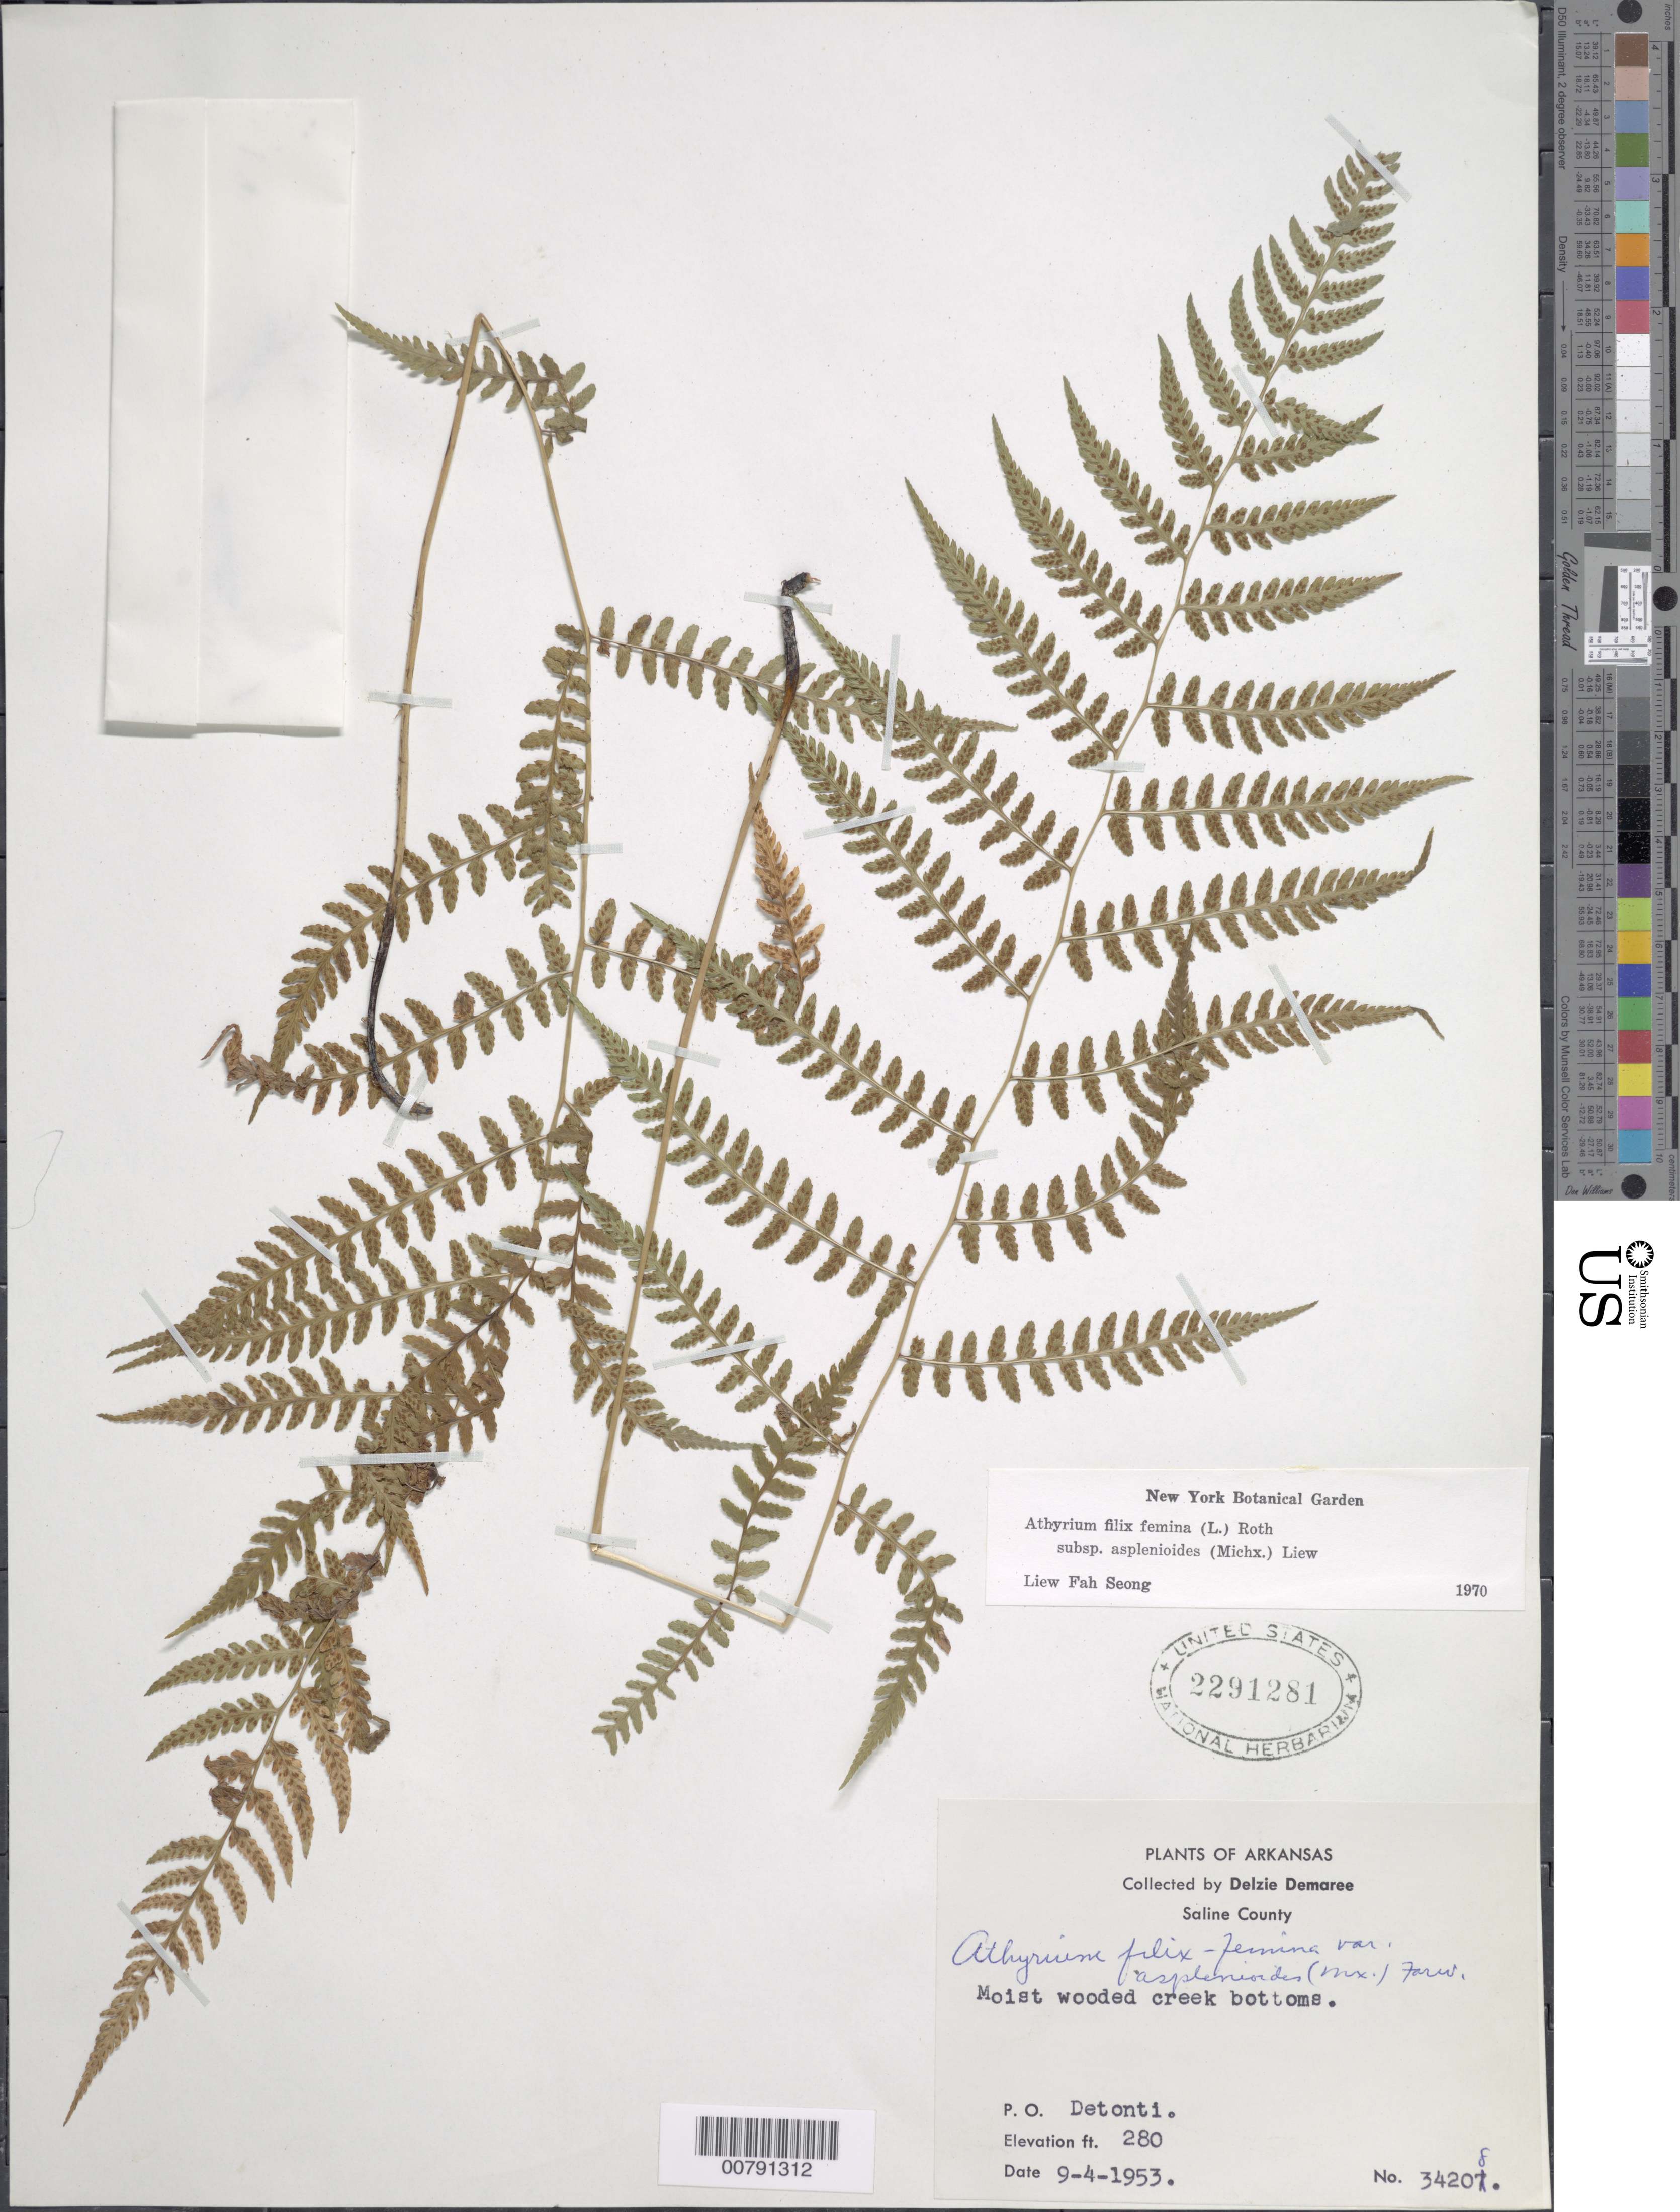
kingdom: Plantae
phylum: Tracheophyta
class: Polypodiopsida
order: Polypodiales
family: Athyriaceae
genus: Athyrium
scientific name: Athyrium filix-femina subsp. asplenioides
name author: (Michx.) Hultén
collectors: D. Demaree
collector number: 34208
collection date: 1953-09-04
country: United States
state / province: Arkansas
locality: Saline County, Detonti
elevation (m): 85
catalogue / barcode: US 2291281